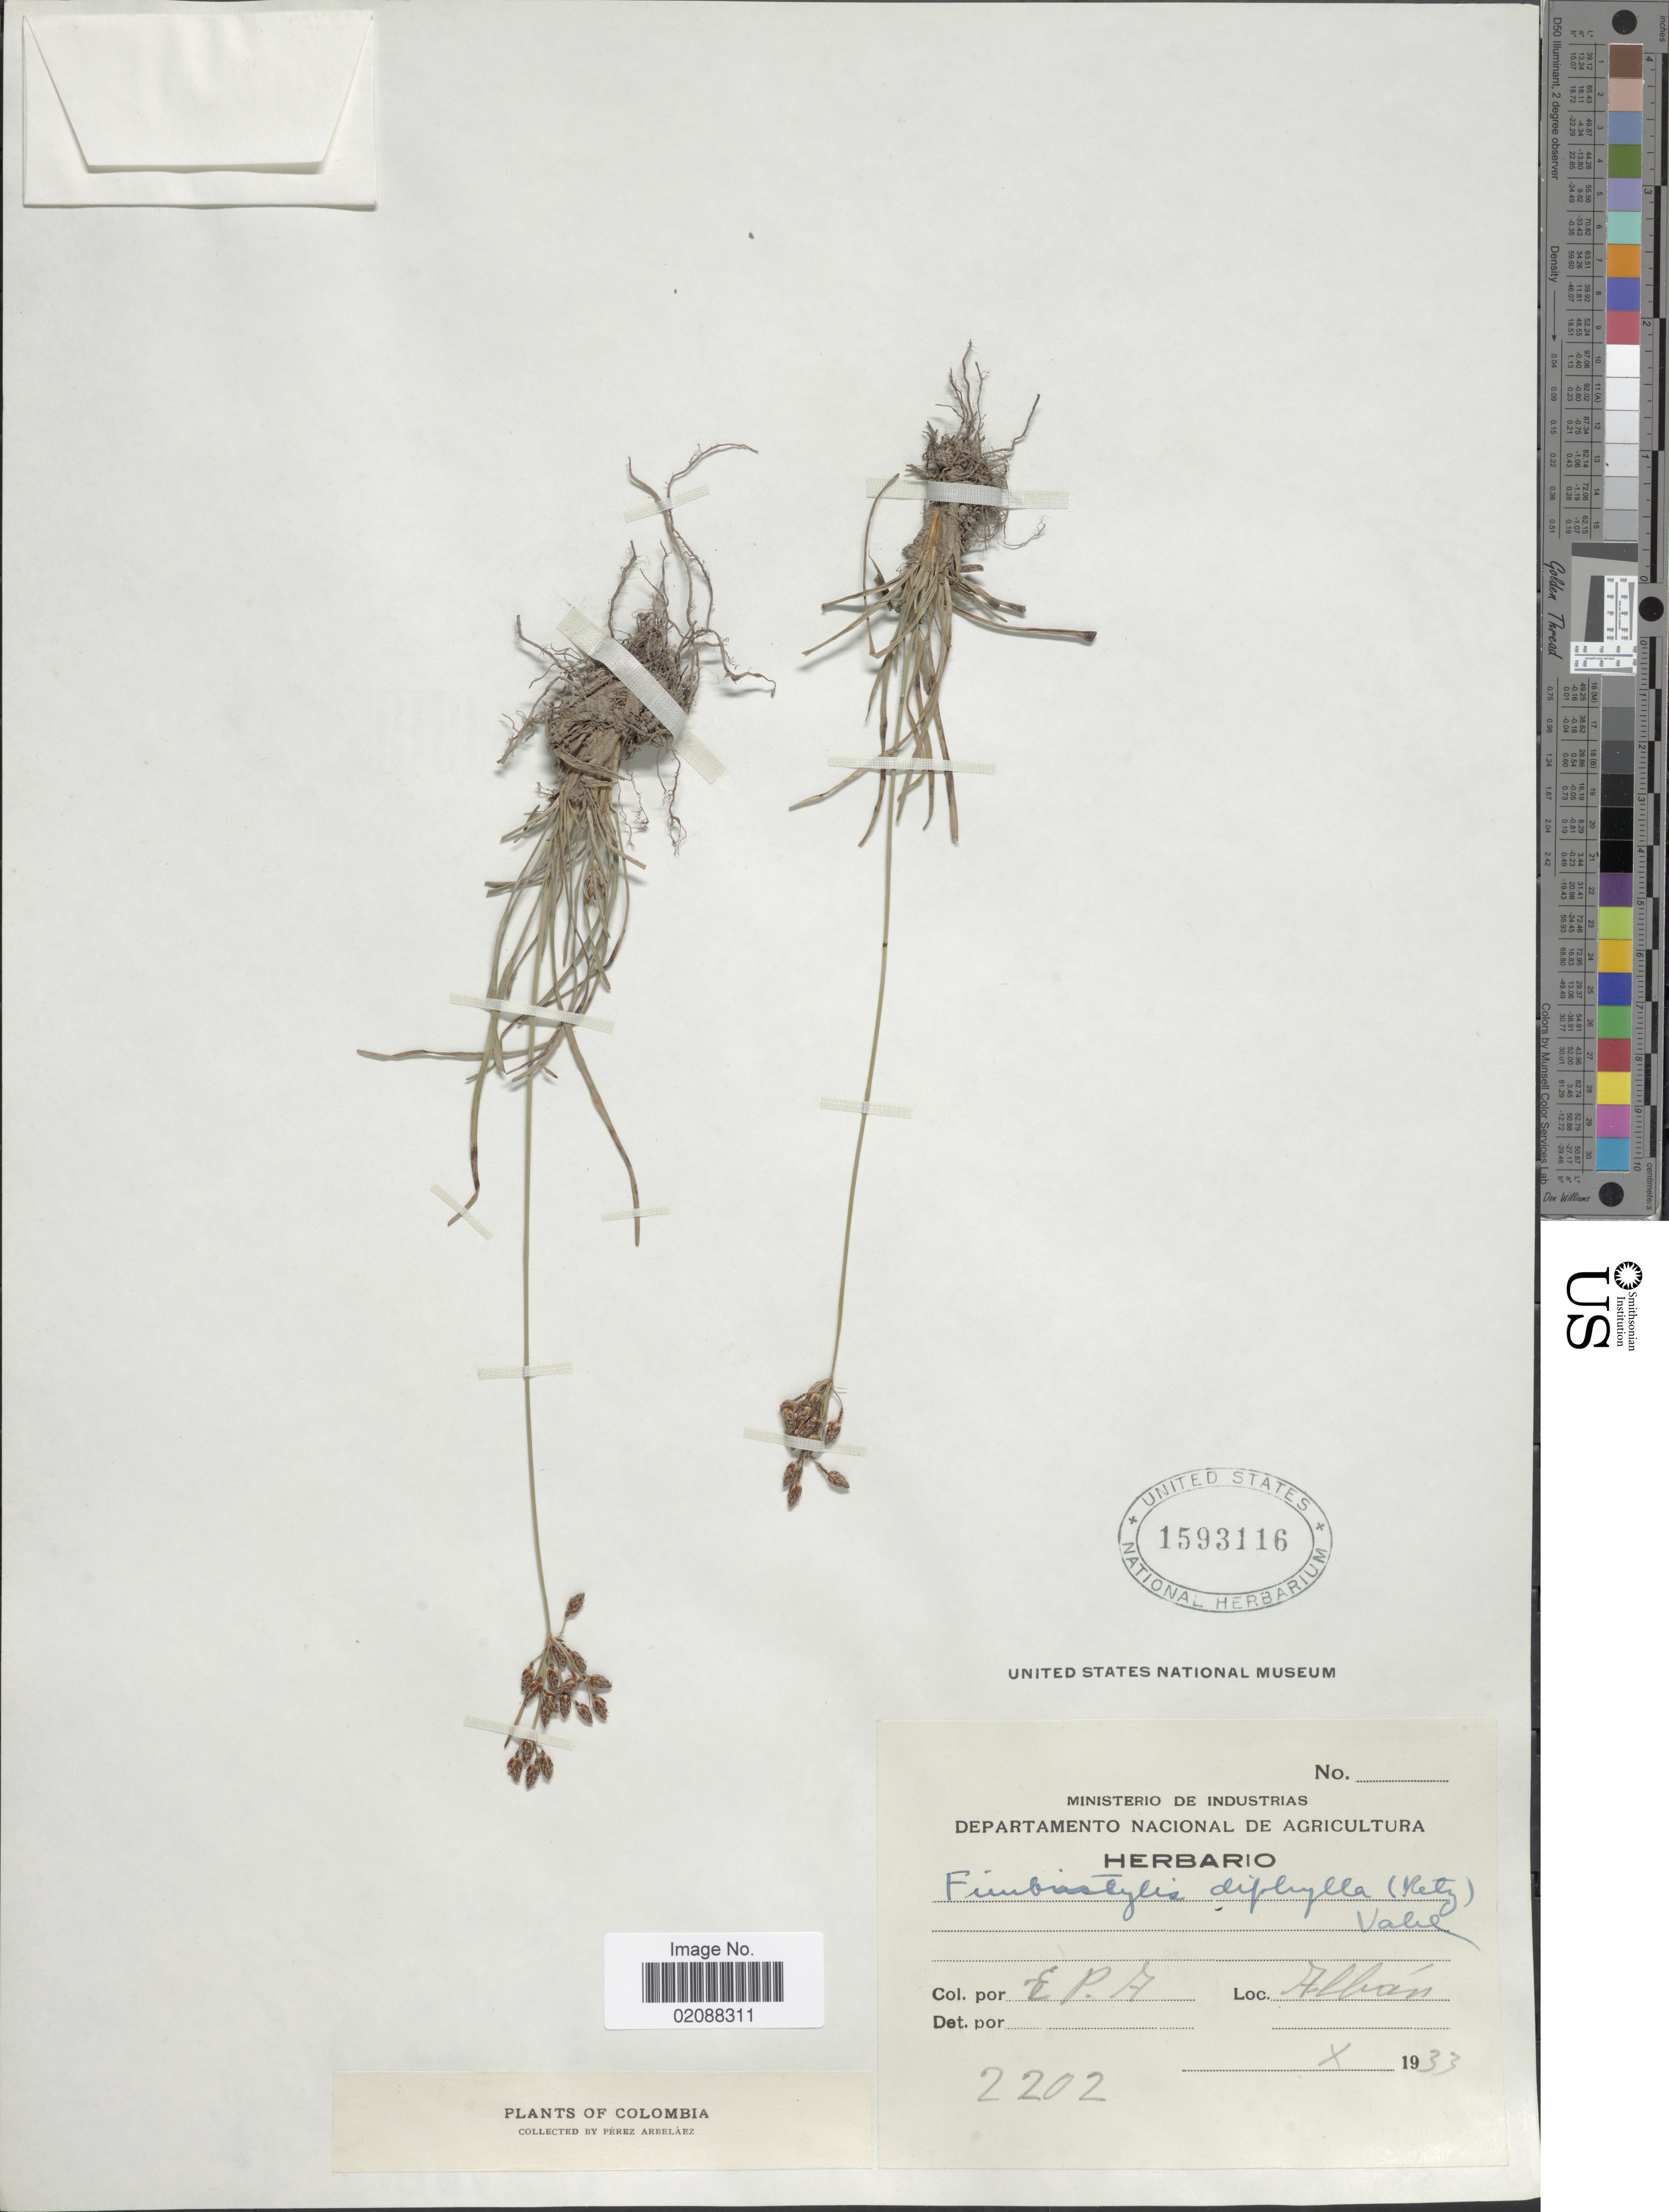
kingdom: Plantae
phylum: Tracheophyta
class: Liliopsida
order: Poales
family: Cyperaceae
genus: Fimbristylis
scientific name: Fimbristylis dichotoma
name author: (L.) Vahl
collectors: E. Pérez Arbeláez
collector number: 2202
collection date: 1933-10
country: Colombia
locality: Alban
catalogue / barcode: US 1593116